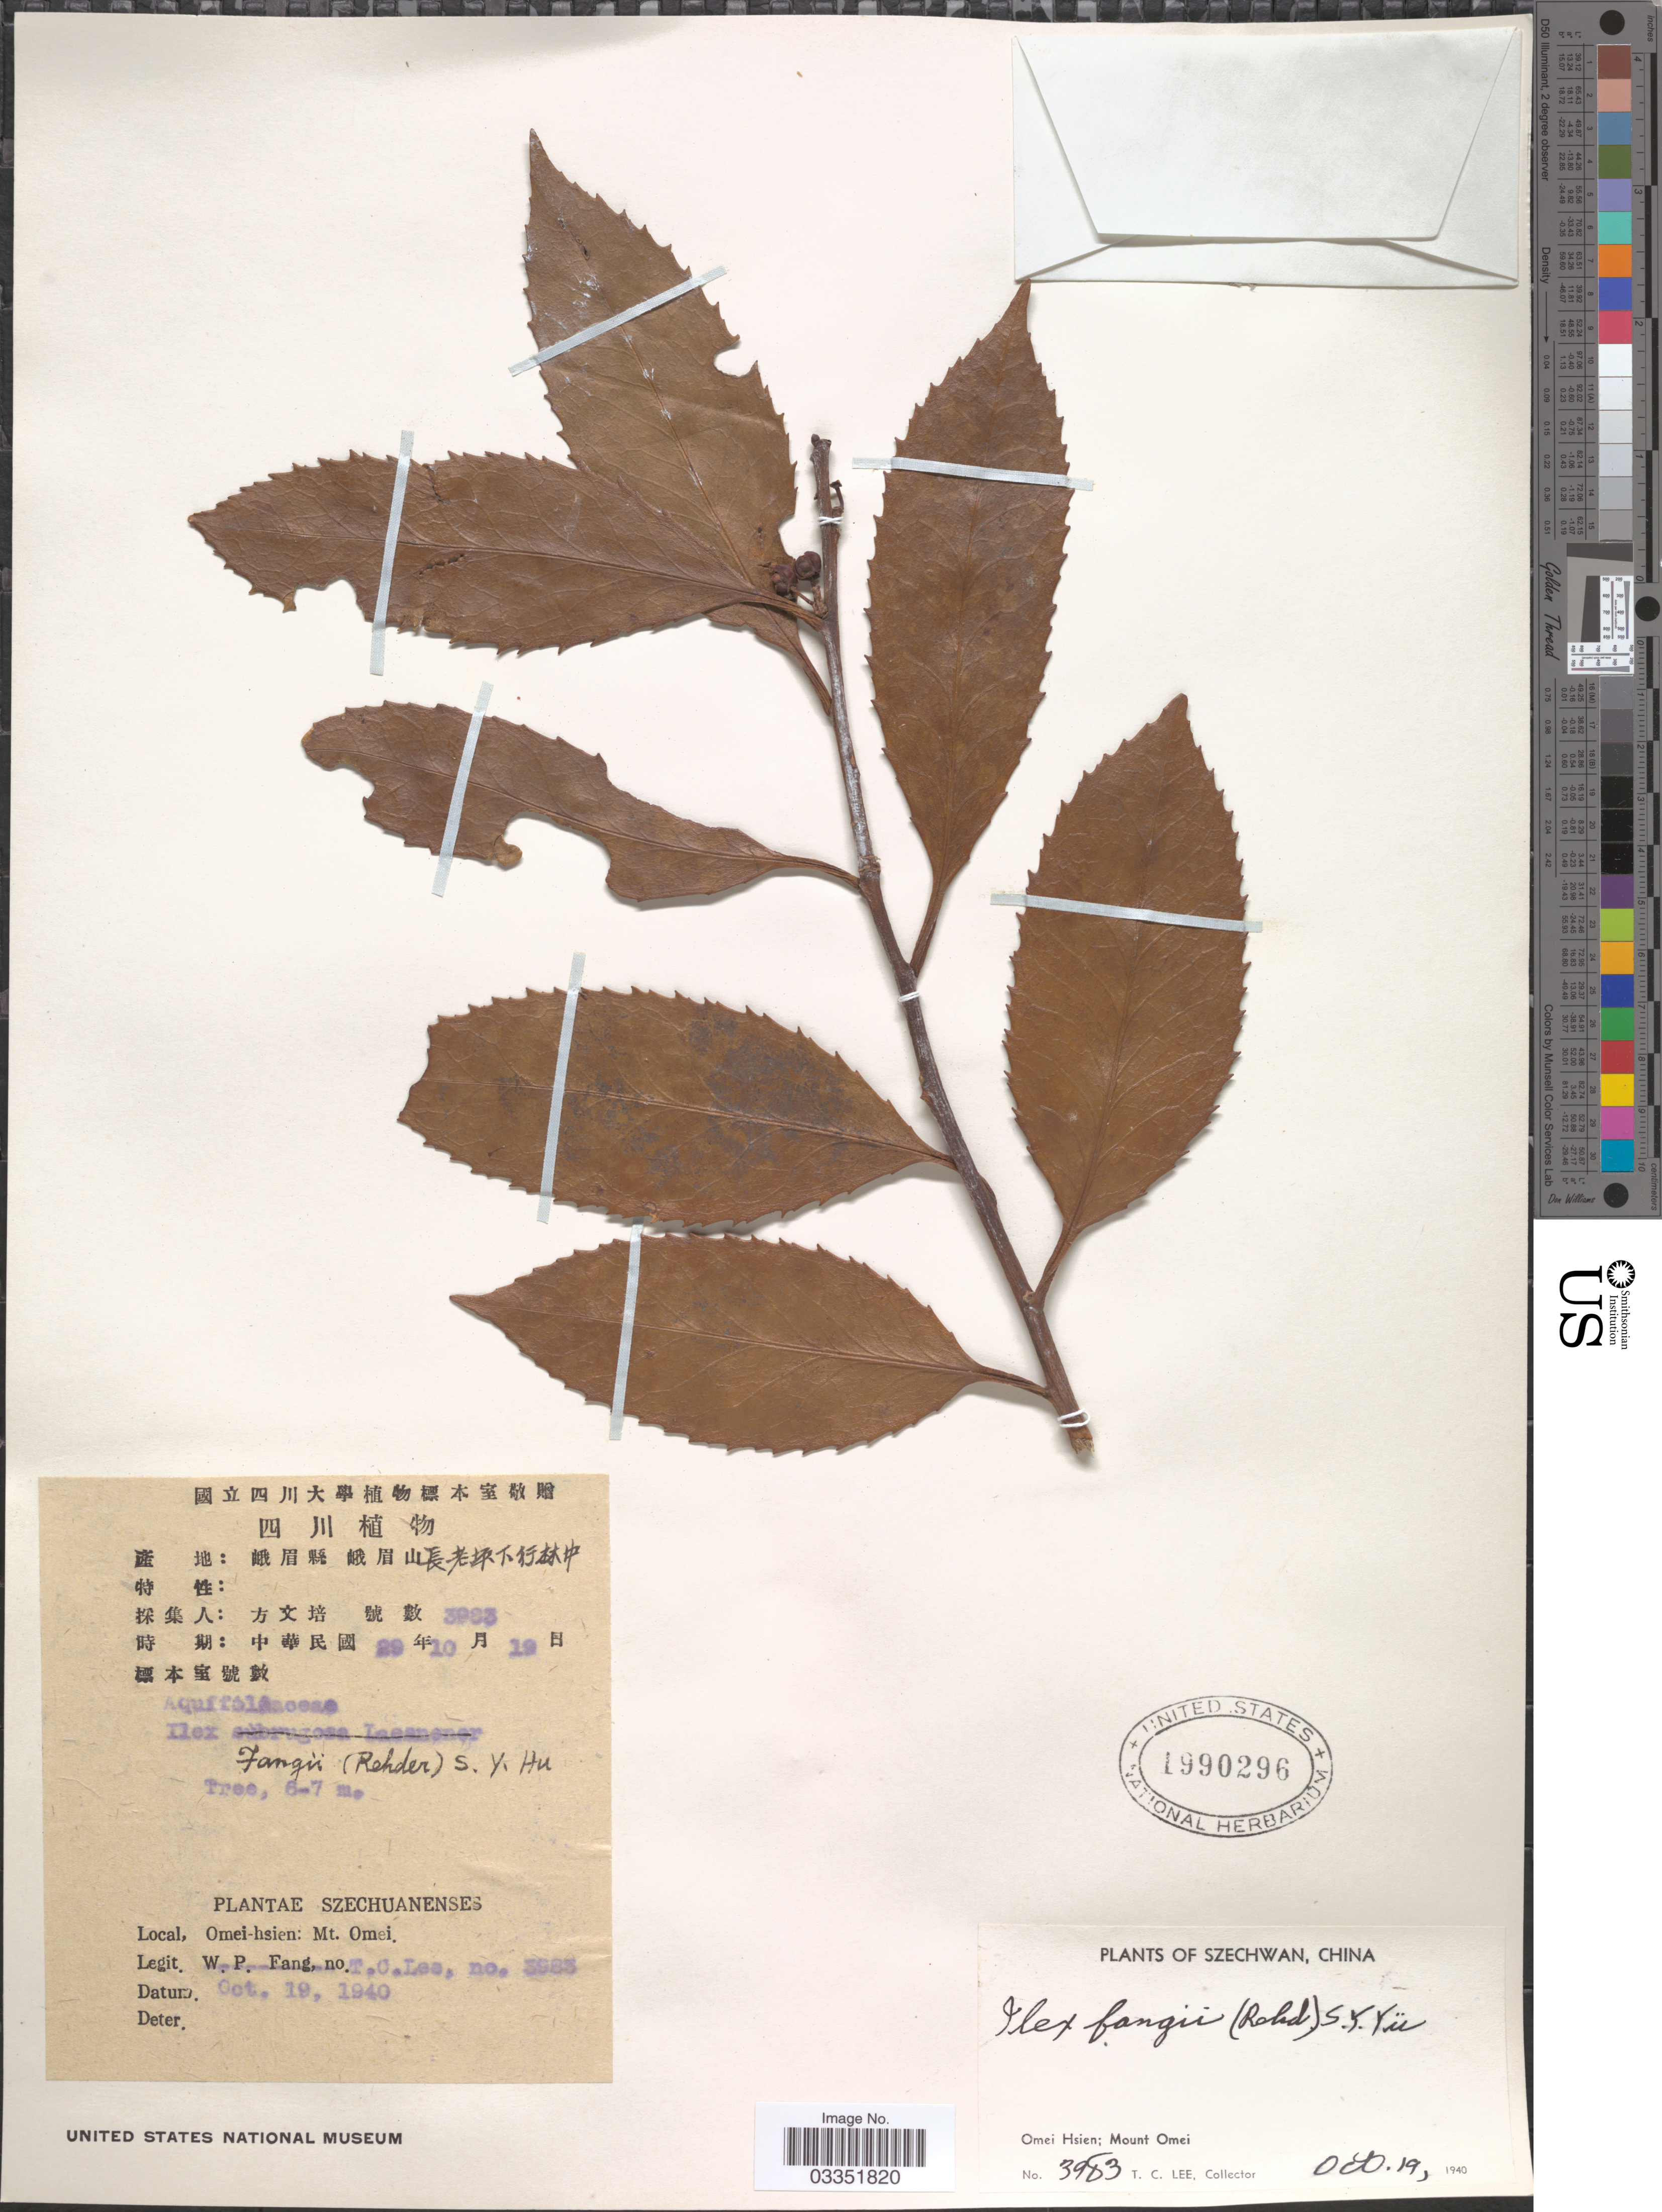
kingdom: Plantae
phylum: Tracheophyta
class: Magnoliopsida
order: Aquifoliales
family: Aquifoliaceae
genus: Ilex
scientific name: Ilex fangii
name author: (Rehder) S.Y. Hu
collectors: T. Lee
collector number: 3983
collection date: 1940-10-19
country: China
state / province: Sichuan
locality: Omei Hsien; Mount Omei.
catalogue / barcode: US 1990296